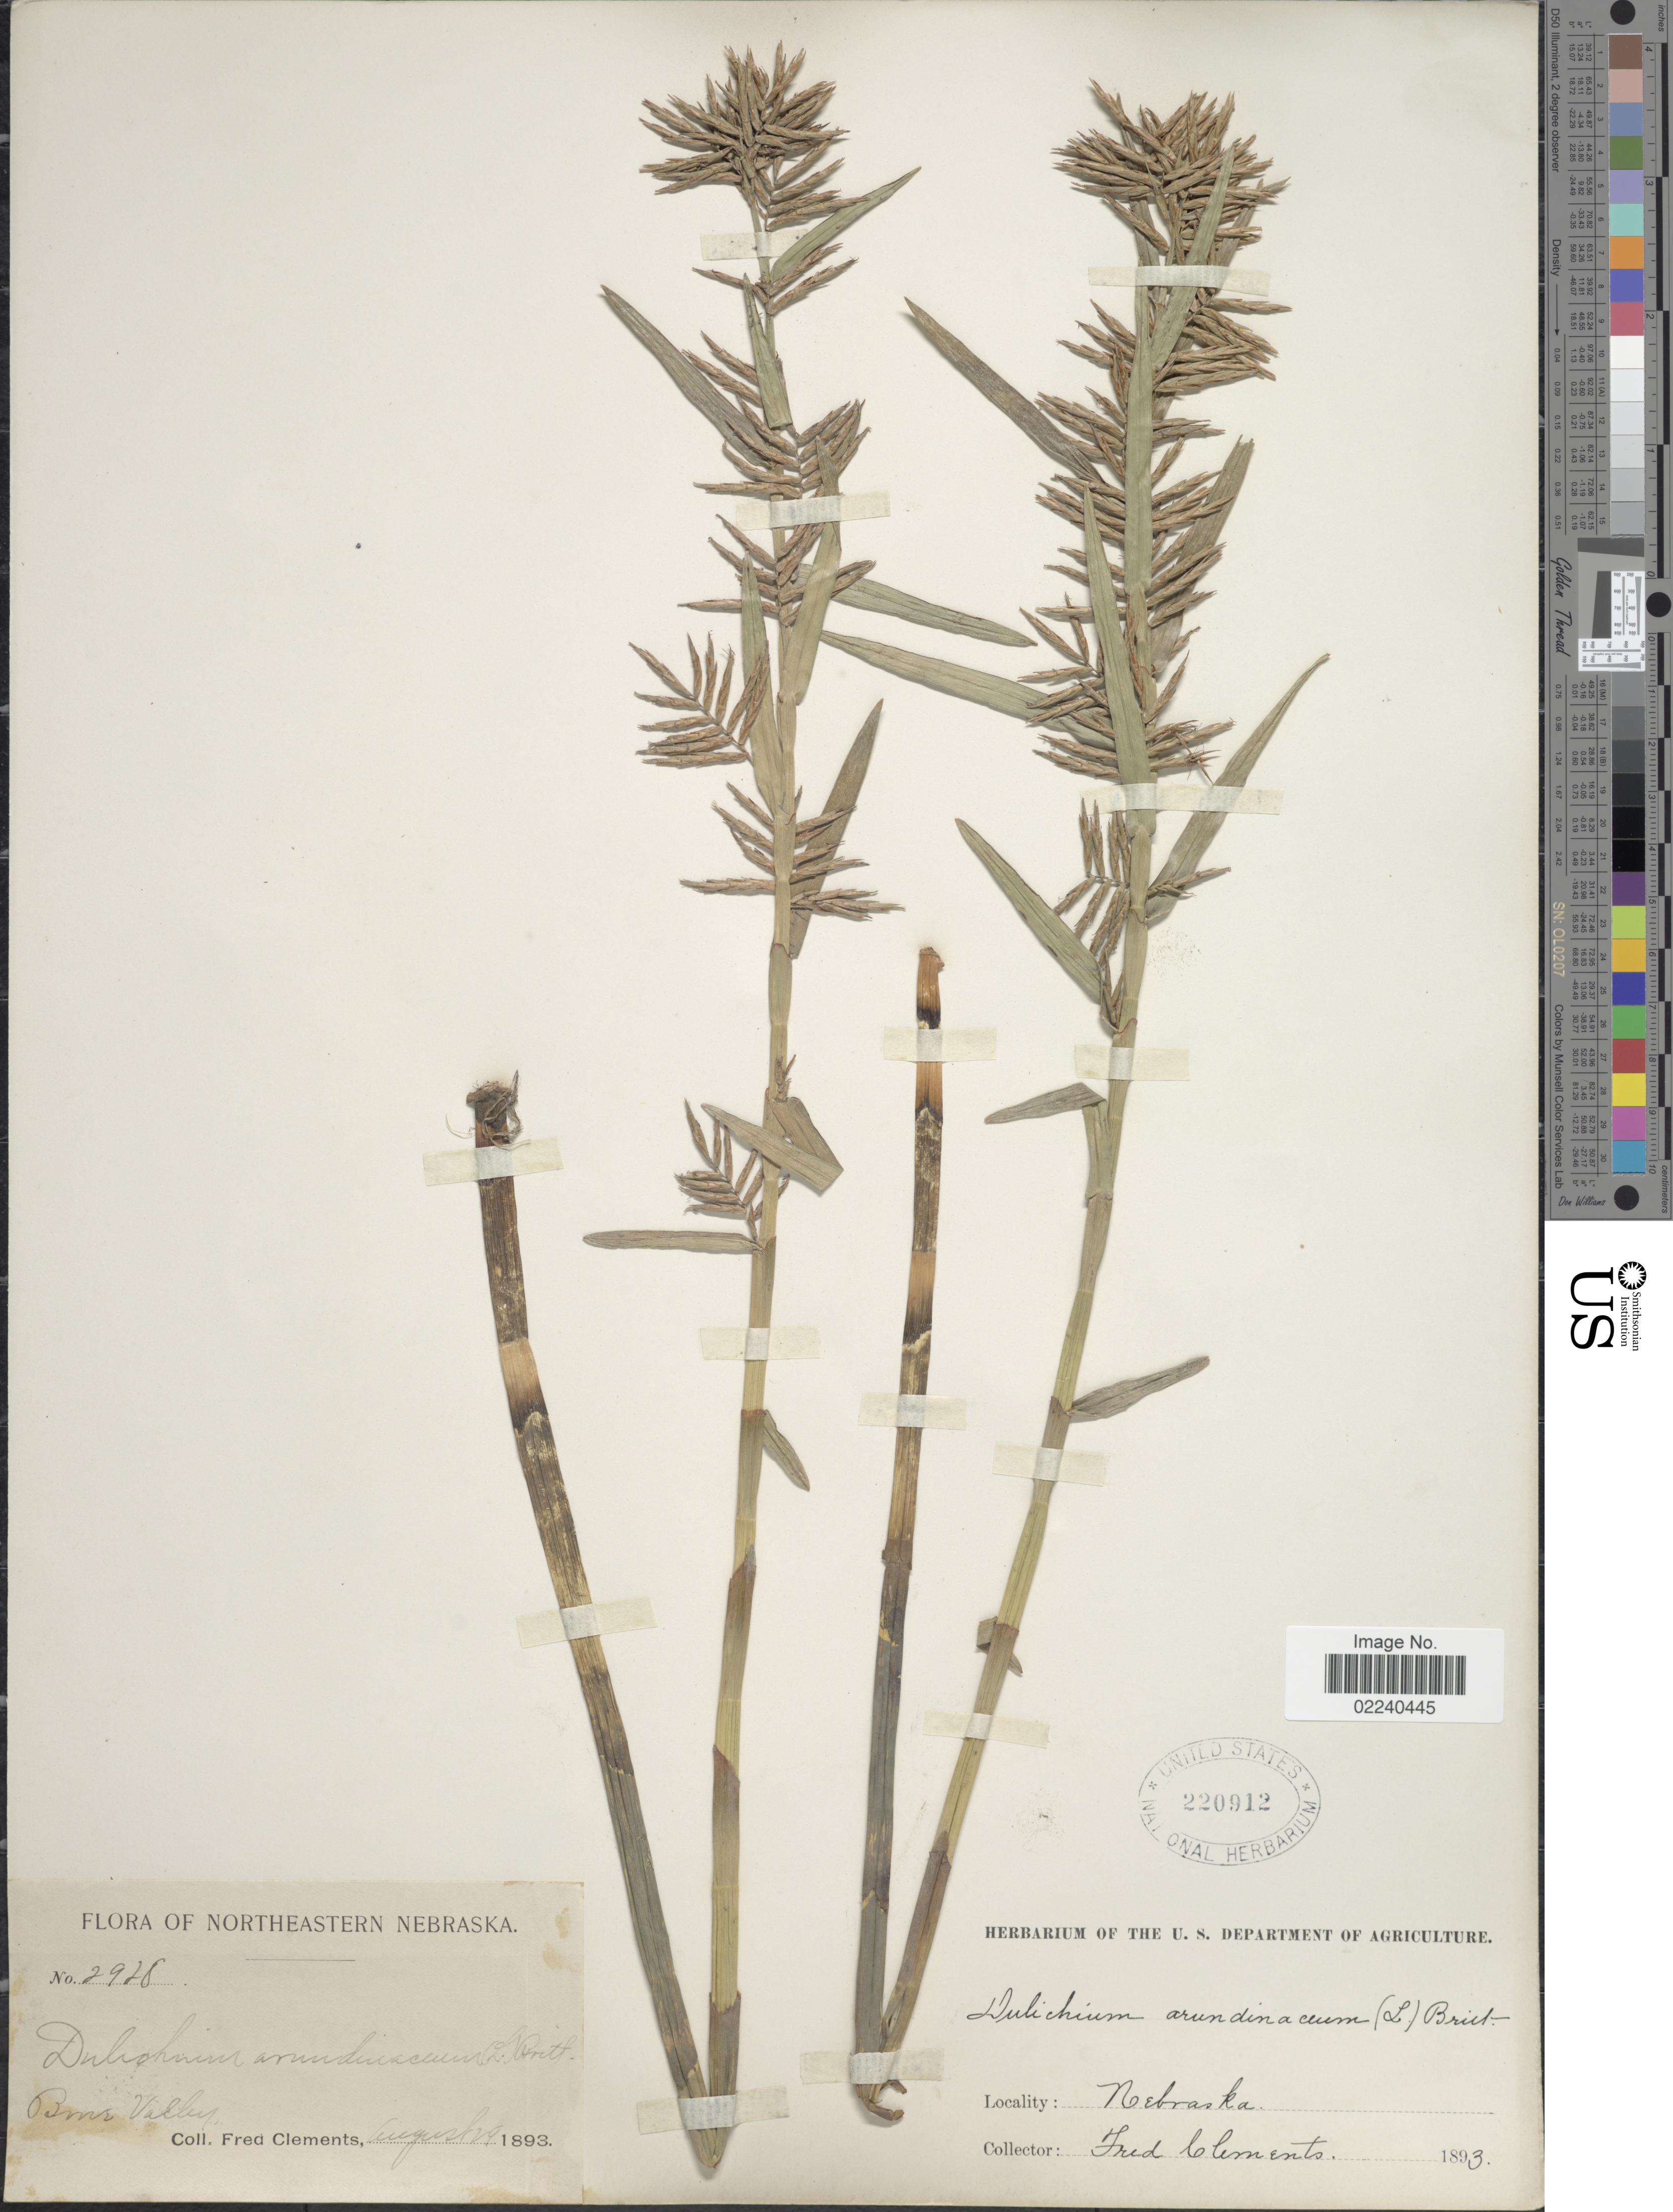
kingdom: Plantae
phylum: Tracheophyta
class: Liliopsida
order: Poales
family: Cyperaceae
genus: Dulichium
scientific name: Dulichium arundinaceum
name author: (L.) Britton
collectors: F. E. Clements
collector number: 2928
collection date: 1893-08-29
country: United States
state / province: Nebraska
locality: Northeastern Nebraska, Boir [interpreted] Valley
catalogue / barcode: US 220912